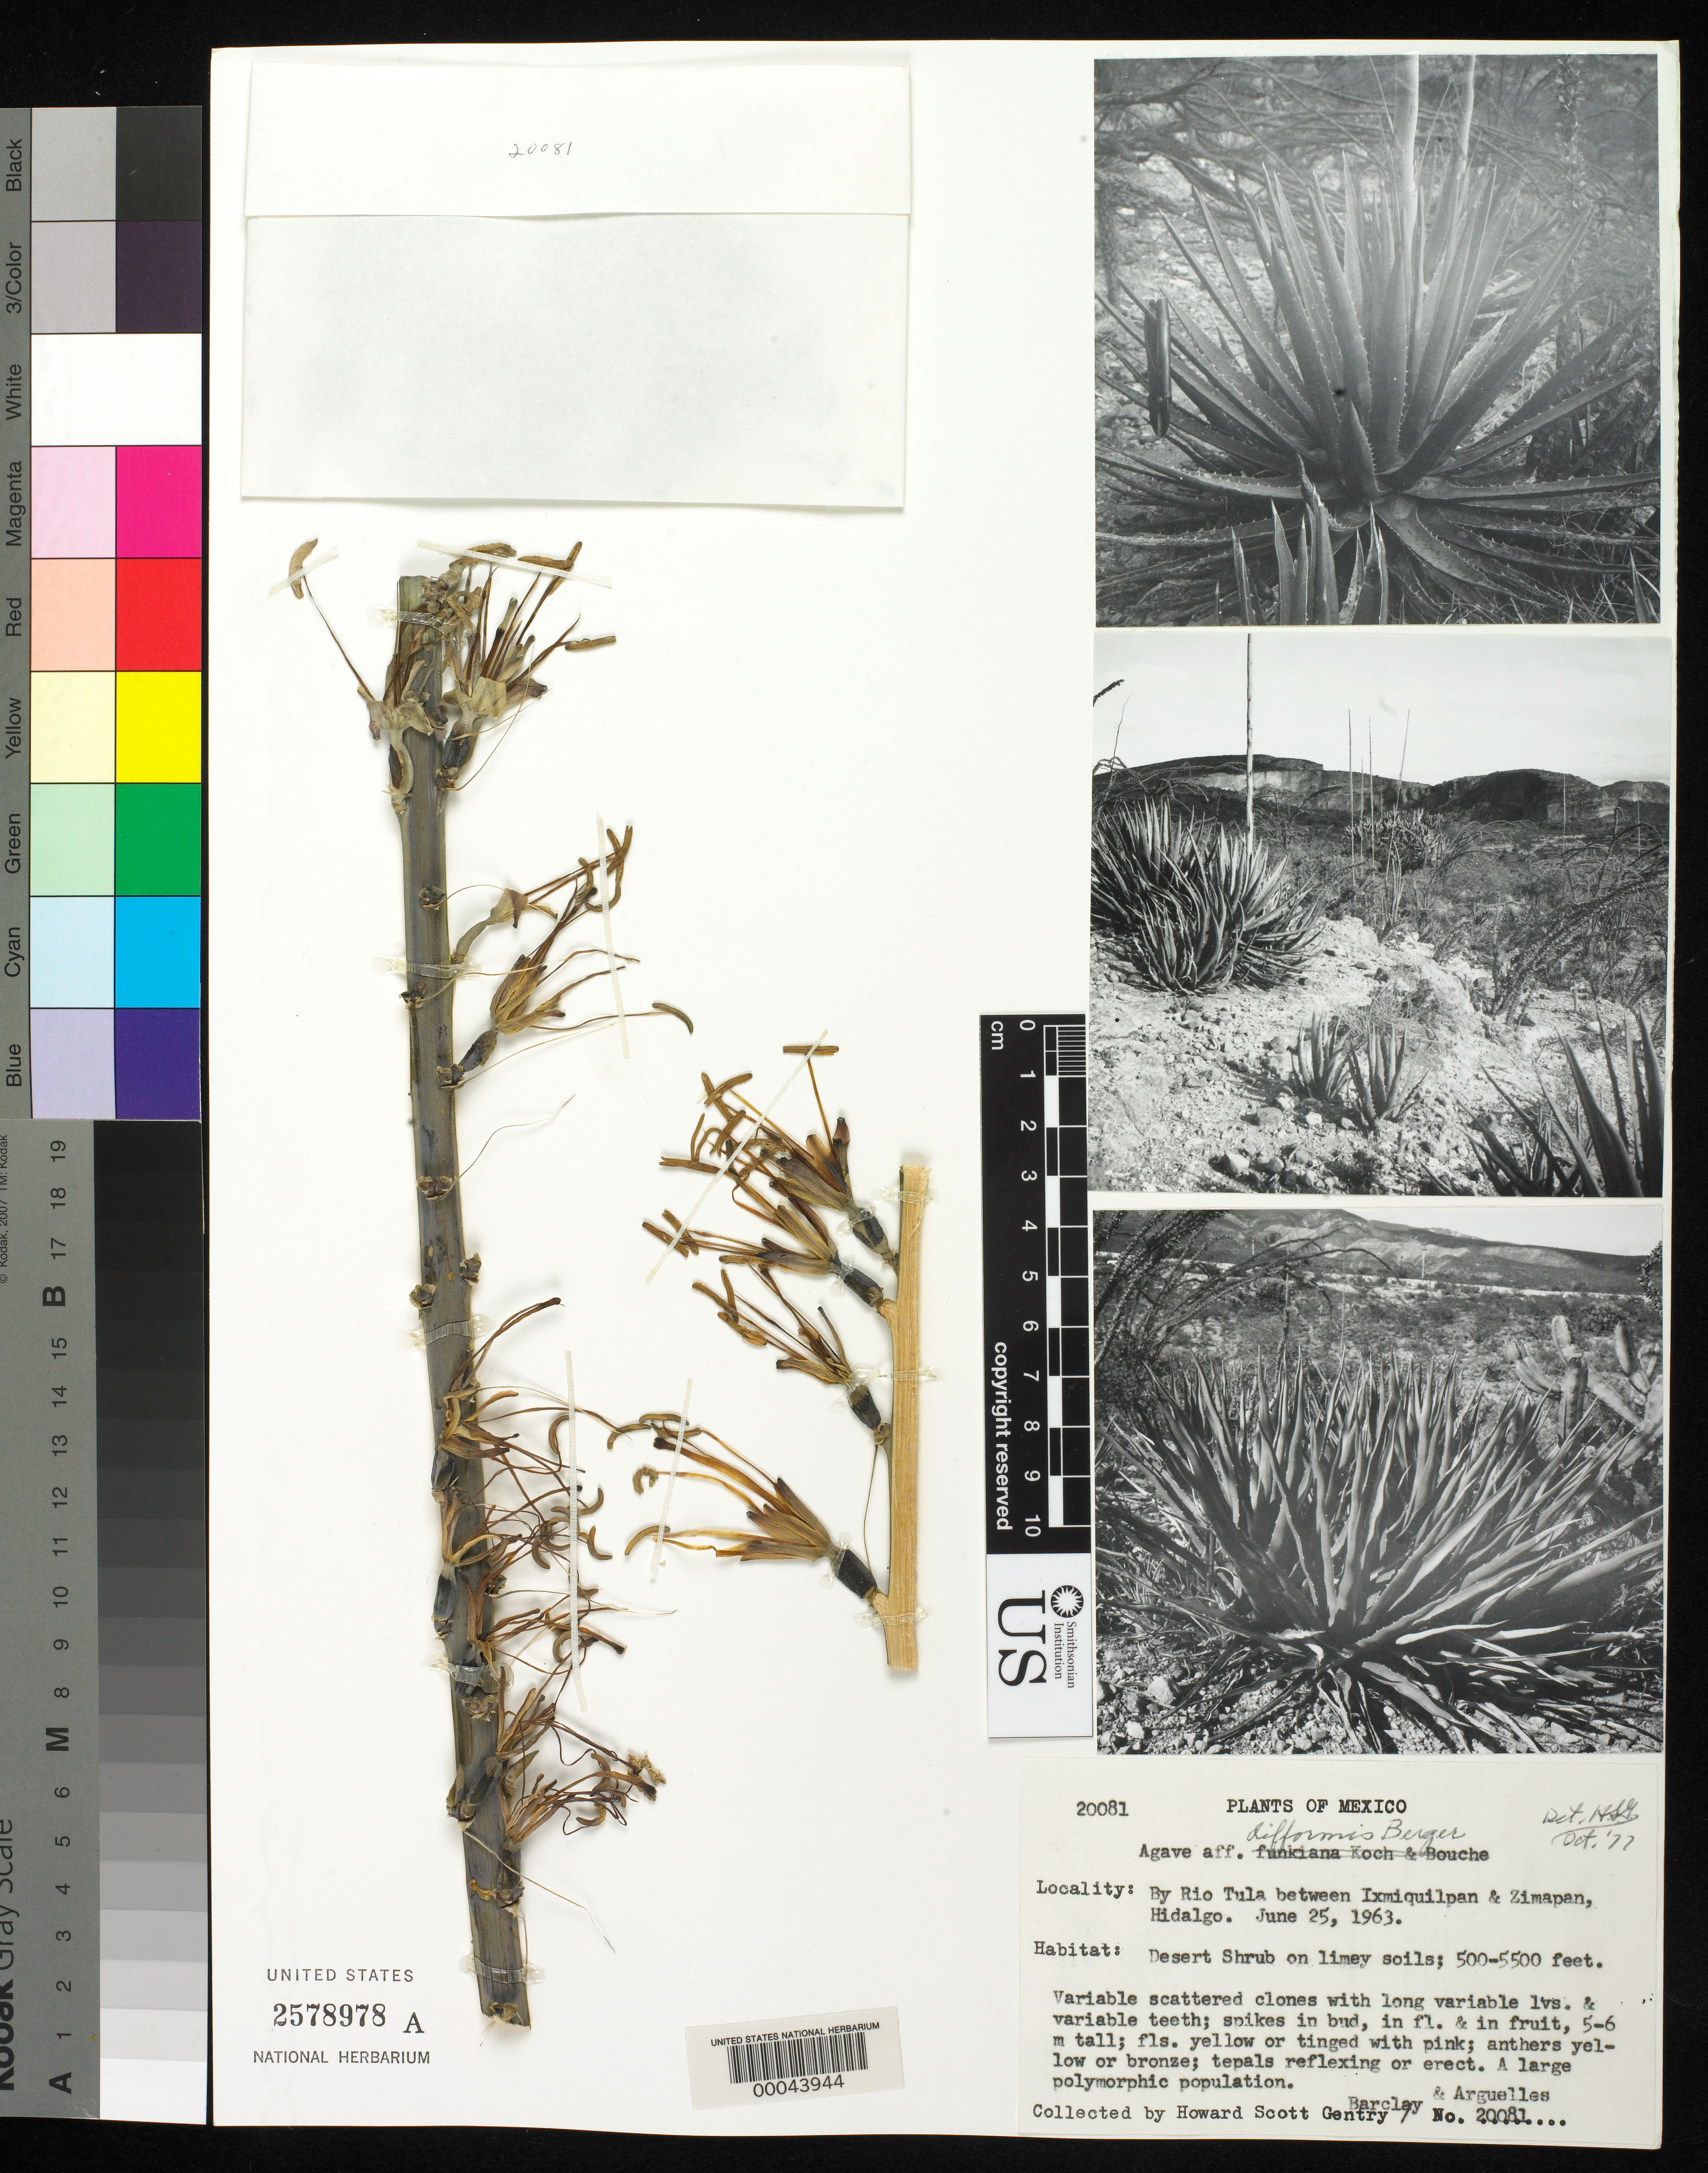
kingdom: Plantae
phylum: Tracheophyta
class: Liliopsida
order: Asparagales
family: Asparagaceae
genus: Agave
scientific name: Agave difformis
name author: A. Berger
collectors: H. S. Gentry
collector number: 20081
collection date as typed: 25 Jun 1963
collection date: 1963-06-25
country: Mexico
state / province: Hidalgo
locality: By Rio Tula between Ixmiquilpan and Zimapán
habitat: Desert shrub on limey soils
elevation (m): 1524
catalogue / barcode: US 2578978A